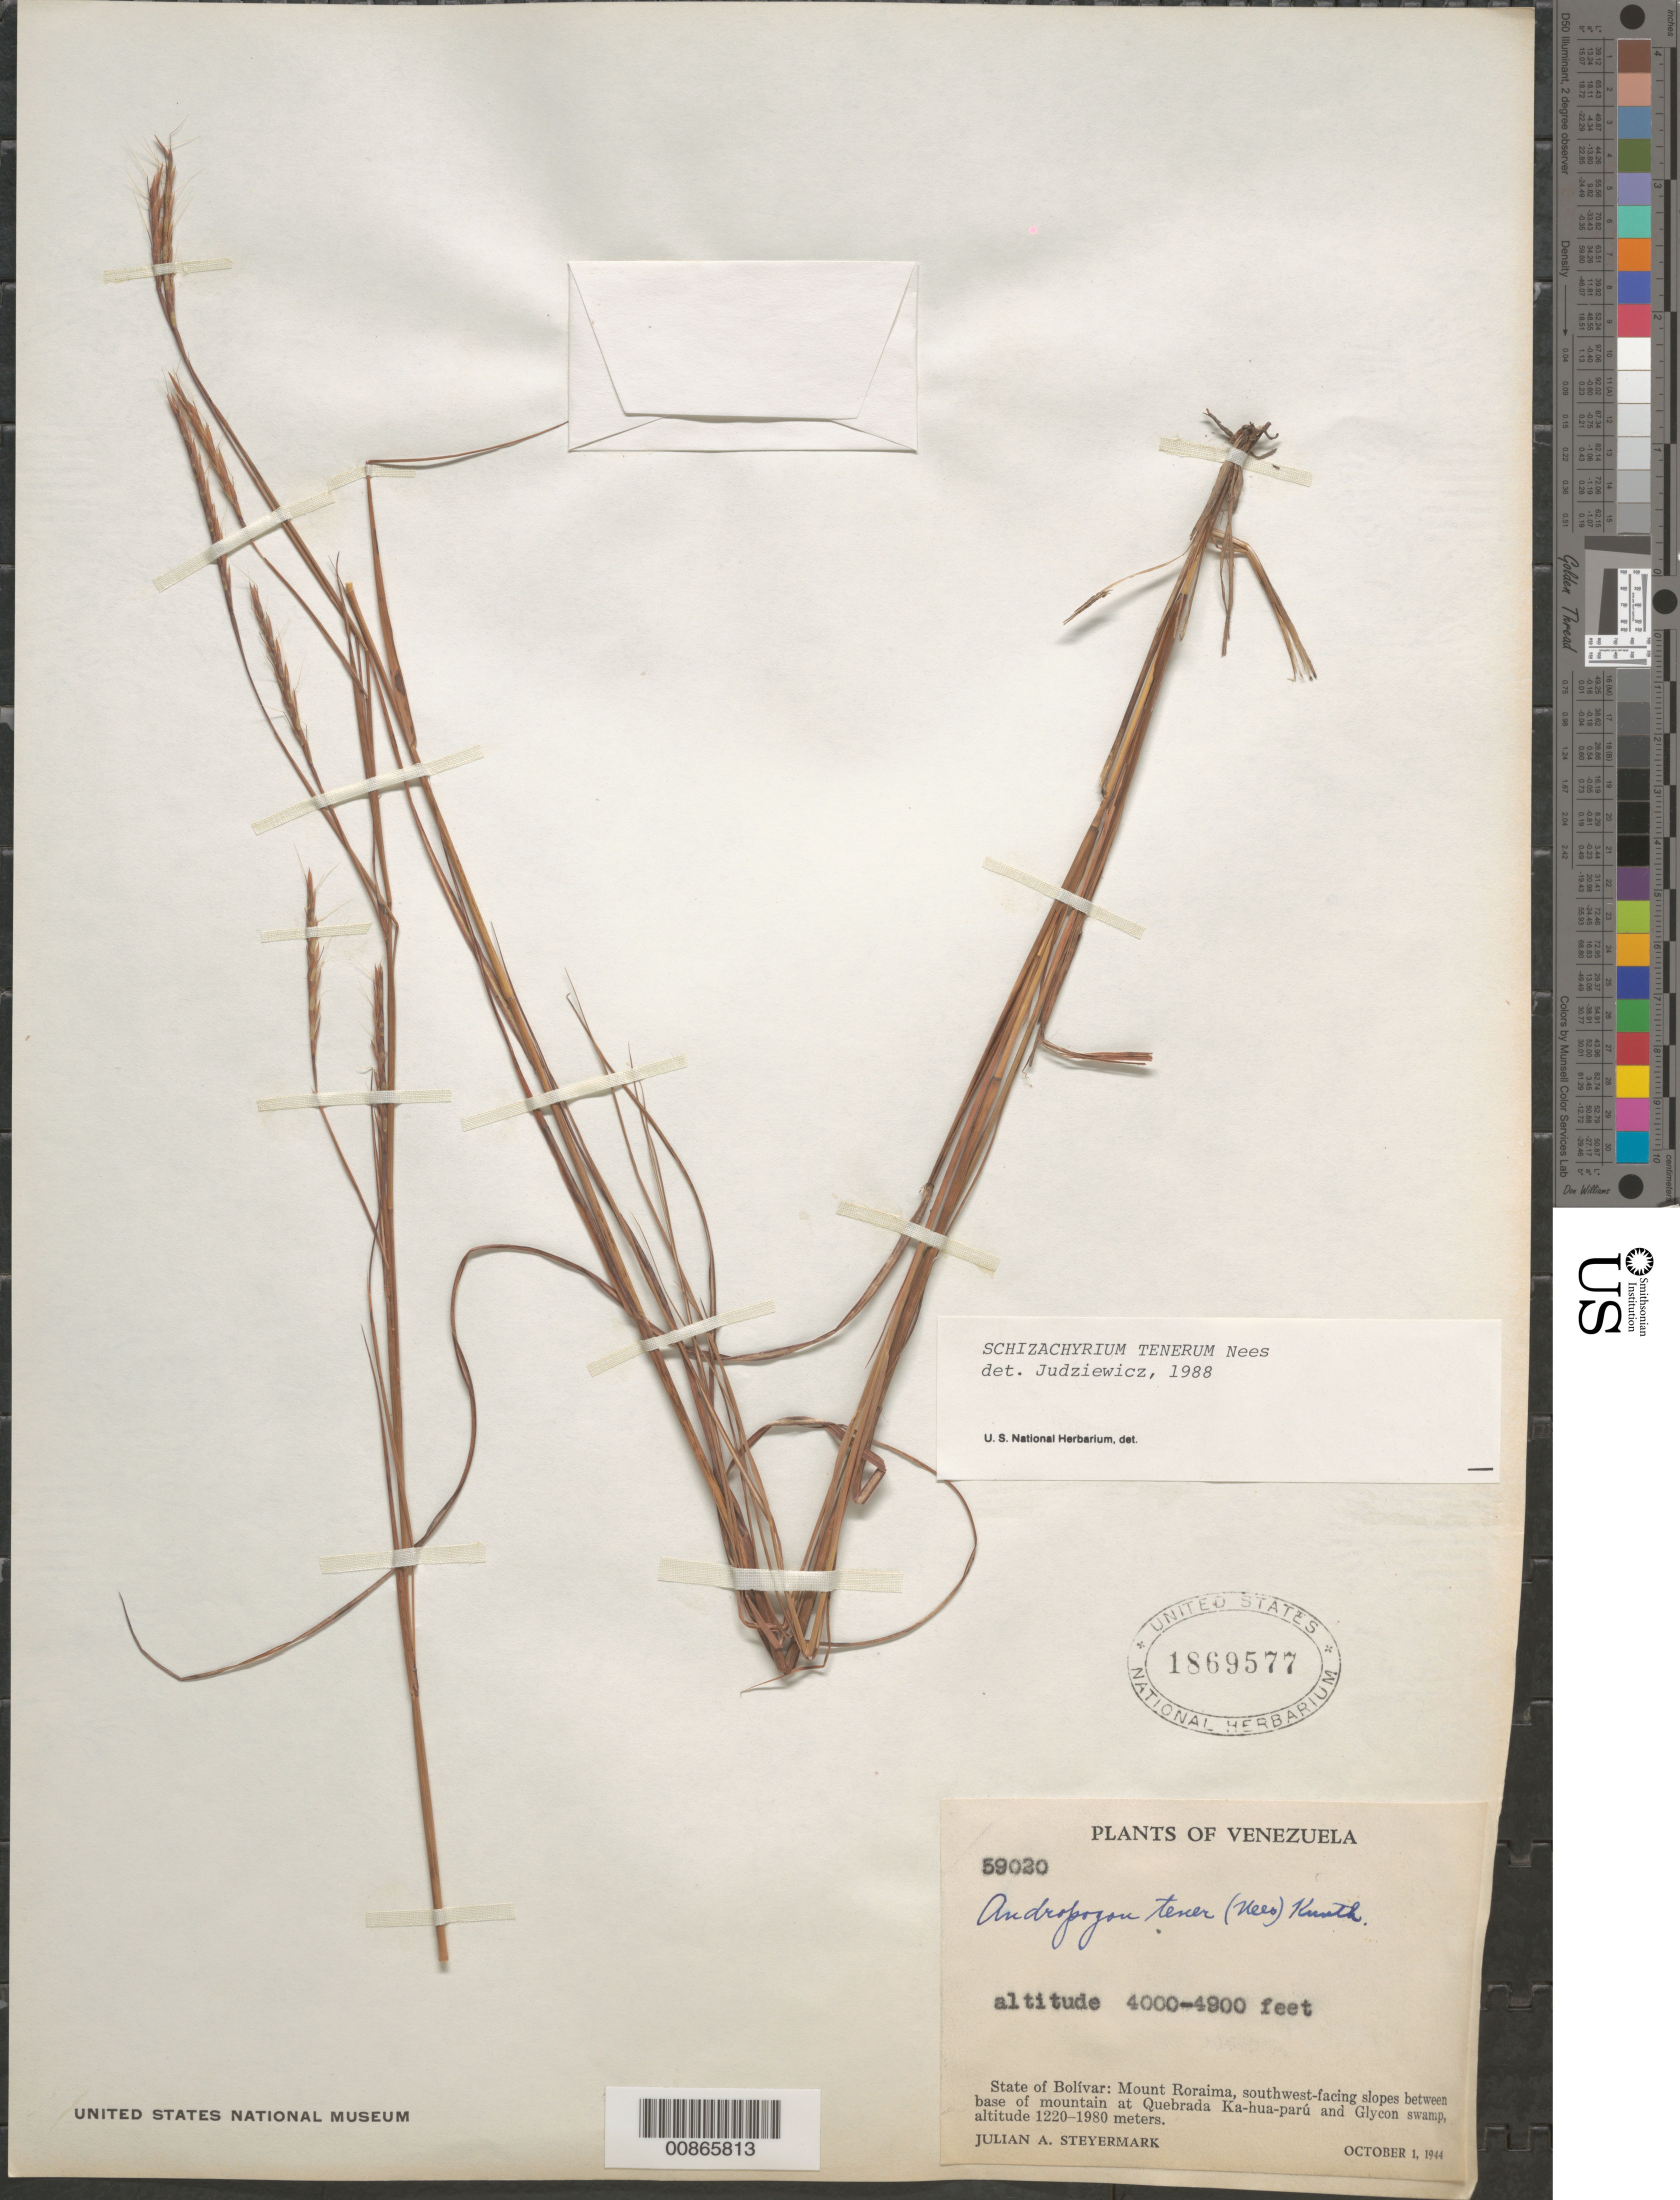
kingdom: Plantae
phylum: Tracheophyta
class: Liliopsida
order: Poales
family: Poaceae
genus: Schizachyrium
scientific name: Schizachyrium tenerum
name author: Nees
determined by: Judziewicz, E. J.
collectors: J. Steyermark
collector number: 59020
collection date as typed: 1-Oct-44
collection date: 1944-10-01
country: Venezuela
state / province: Bolívar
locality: Mt. Roraima, SW-facing slopes between base of mountain at Quebrada Ka-hua parú & Glycon swamp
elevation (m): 1219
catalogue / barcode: US 1869577